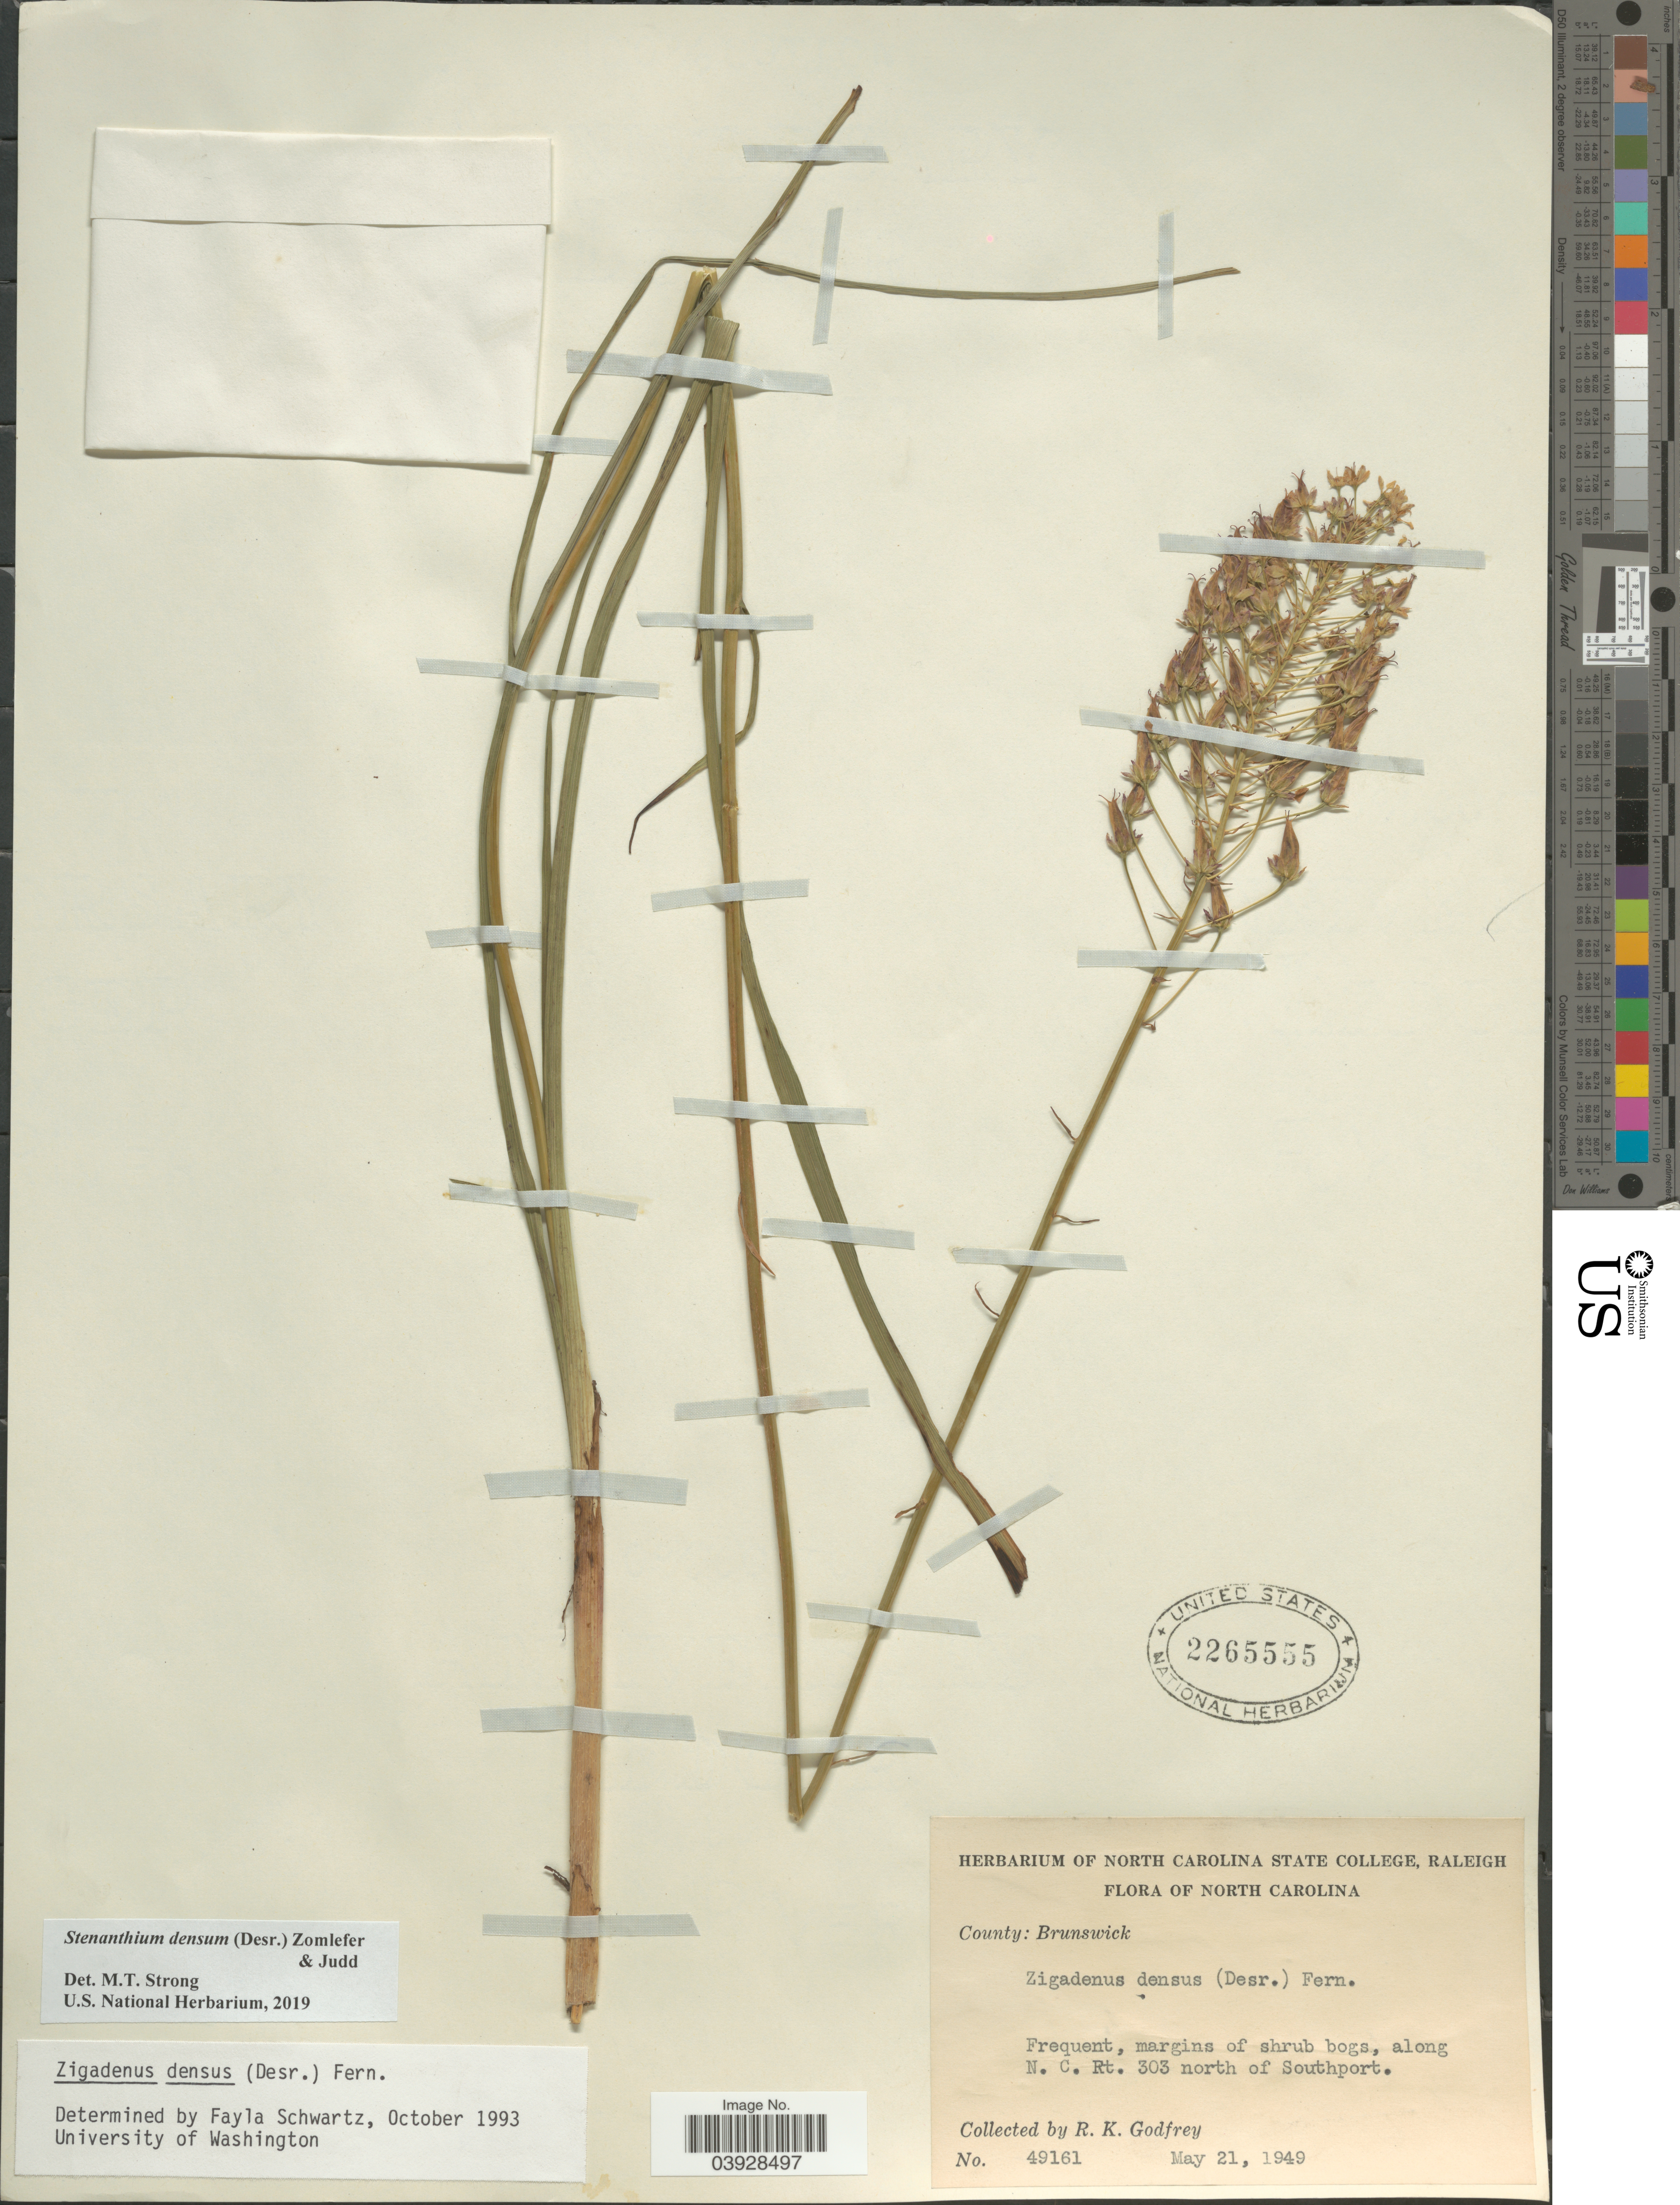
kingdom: Plantae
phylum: Tracheophyta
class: Liliopsida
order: Liliales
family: Melanthiaceae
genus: Stenanthium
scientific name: Stenanthium densum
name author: (Desr.) Zomlefer & Judd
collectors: R. K. Godfrey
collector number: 49161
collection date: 1949-05-21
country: United States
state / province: North Carolina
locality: County: Brunswick. Along N. C. Rt. 303 north of Southport.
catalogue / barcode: US 2265555